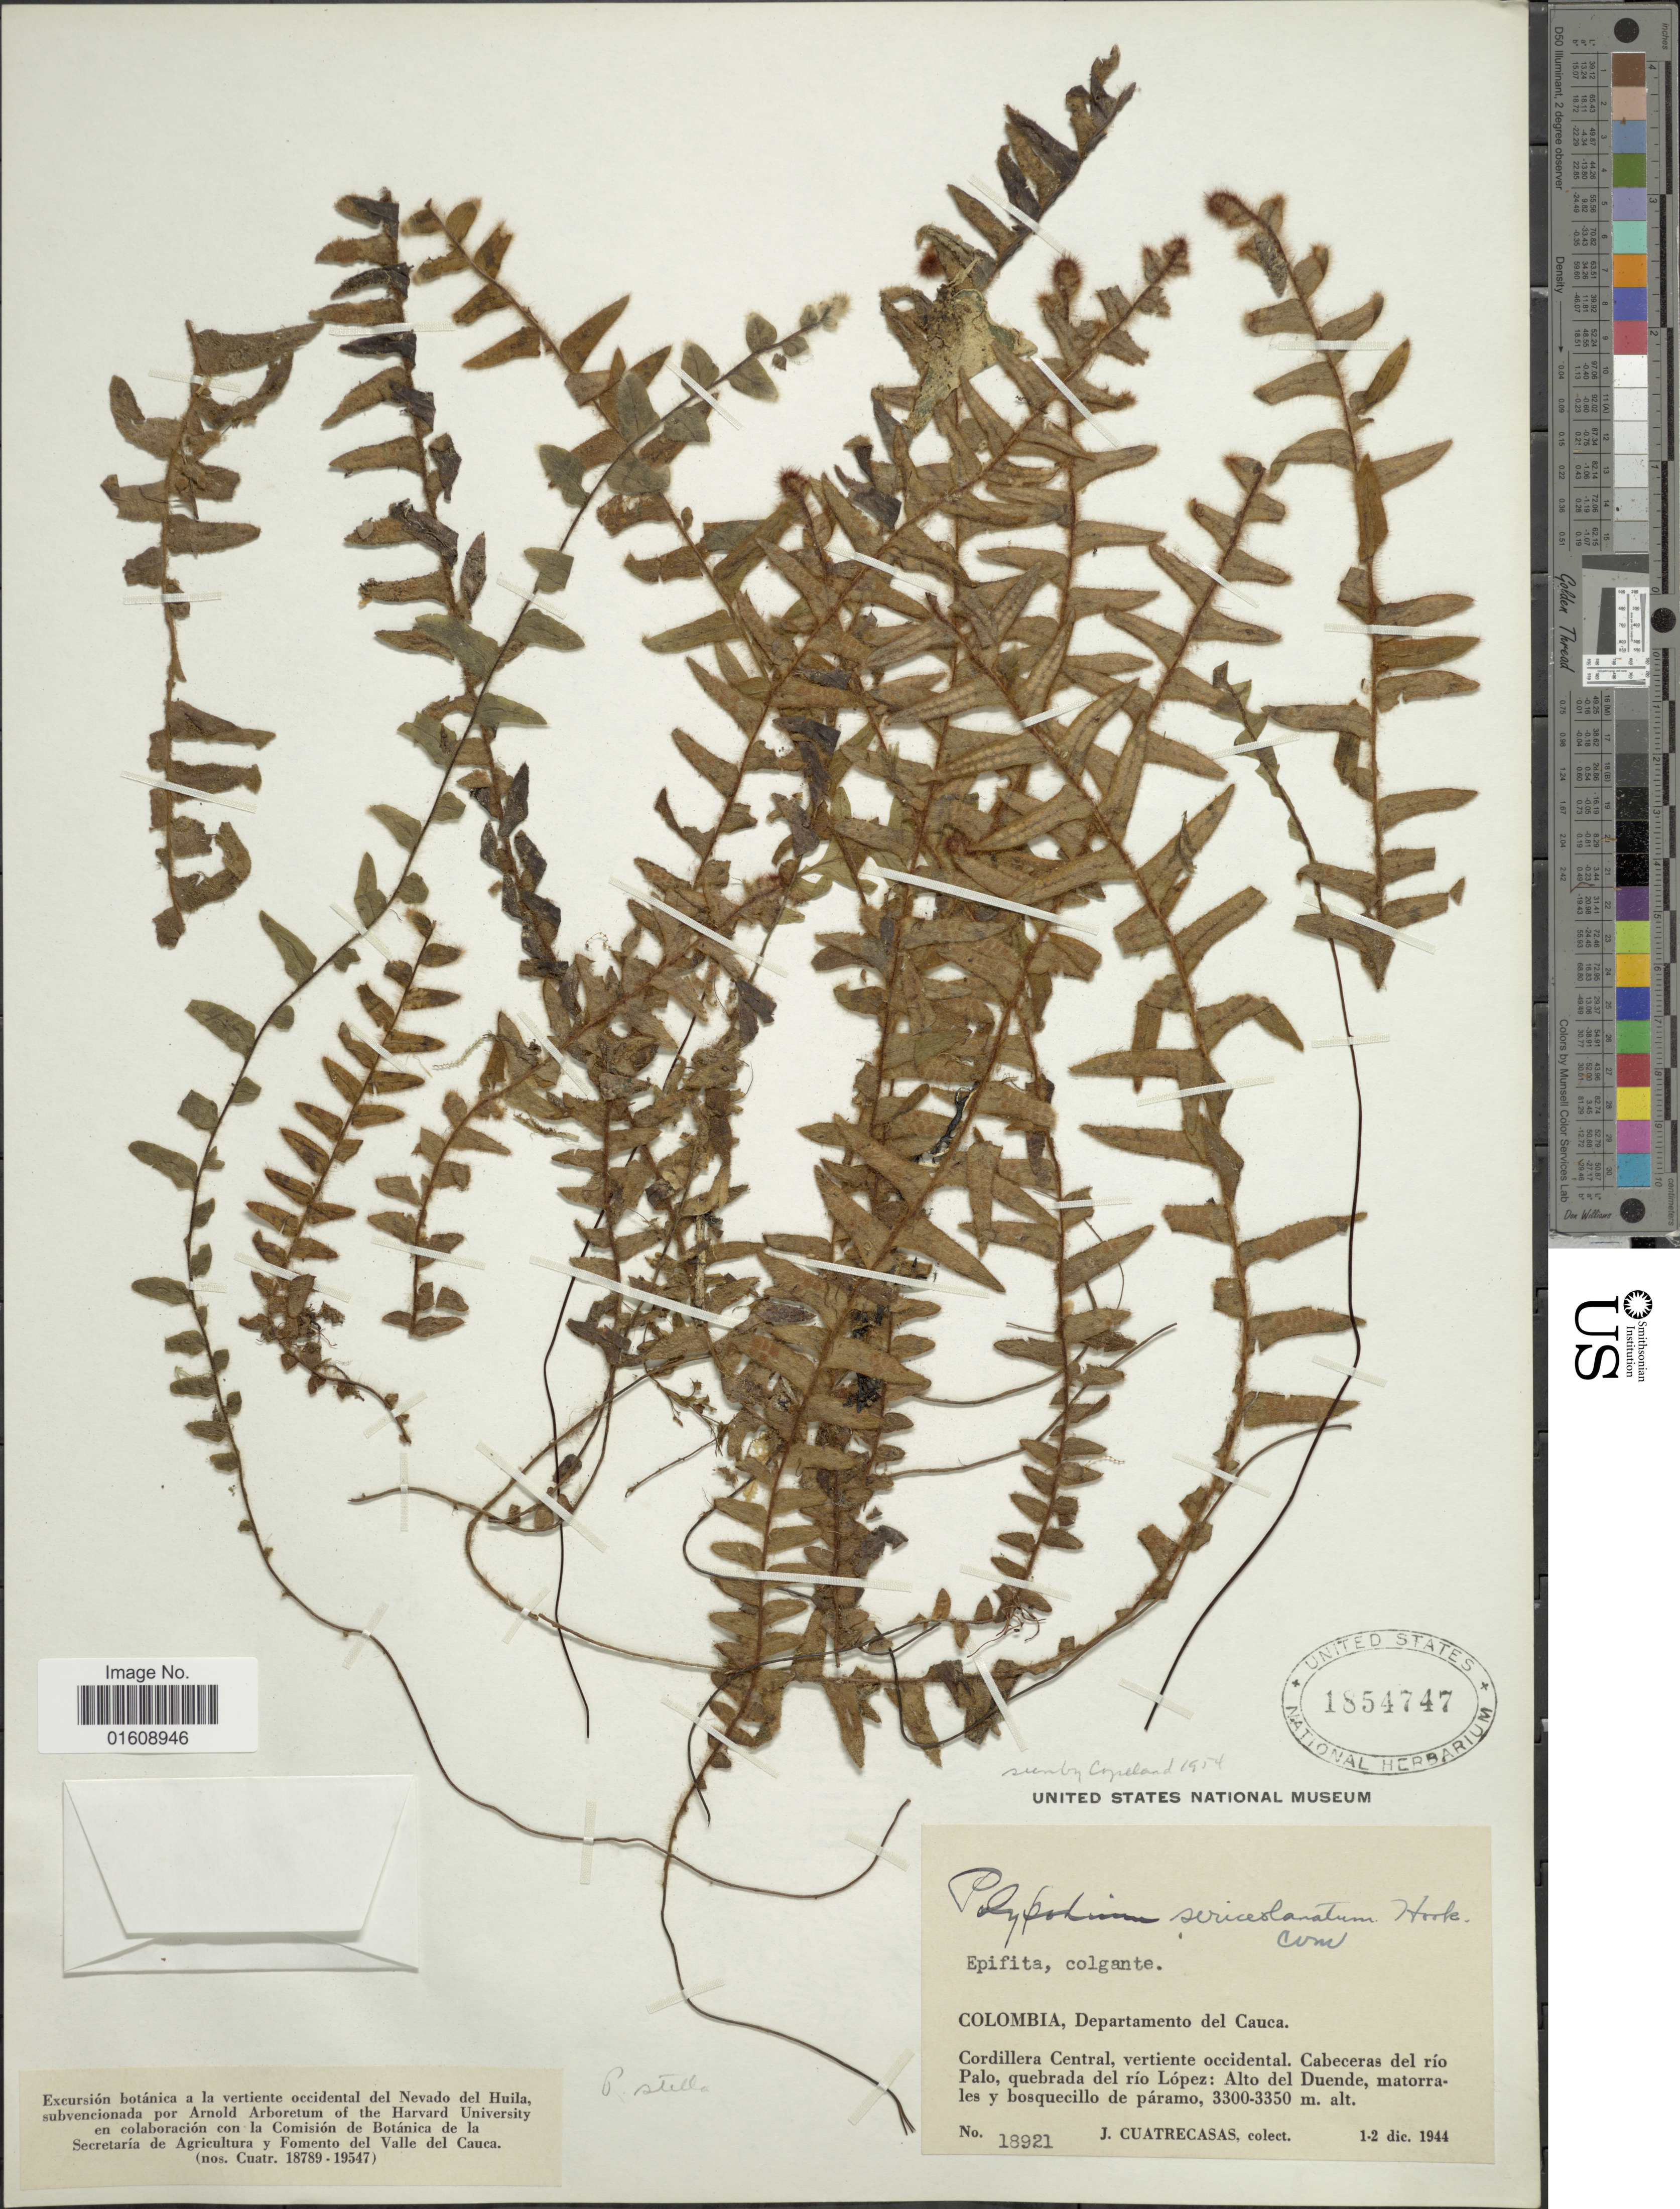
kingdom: Plantae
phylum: Tracheophyta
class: Polypodiopsida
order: Polypodiales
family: Polypodiaceae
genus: Alansmia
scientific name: Alansmia lanigera var. stella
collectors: J. Cuatrecasas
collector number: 18921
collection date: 1944-12-01/1944-12-02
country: Colombia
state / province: Valle del Cauca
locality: Colombia, Departamento del Cauca, Cordillera Central, vertiente occidental. Cabeceras del r;io Palo, quebrada del río López: Alto del Duende, matorra-les u bosquecillo de páramo.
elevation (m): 3300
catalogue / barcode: US 1854747